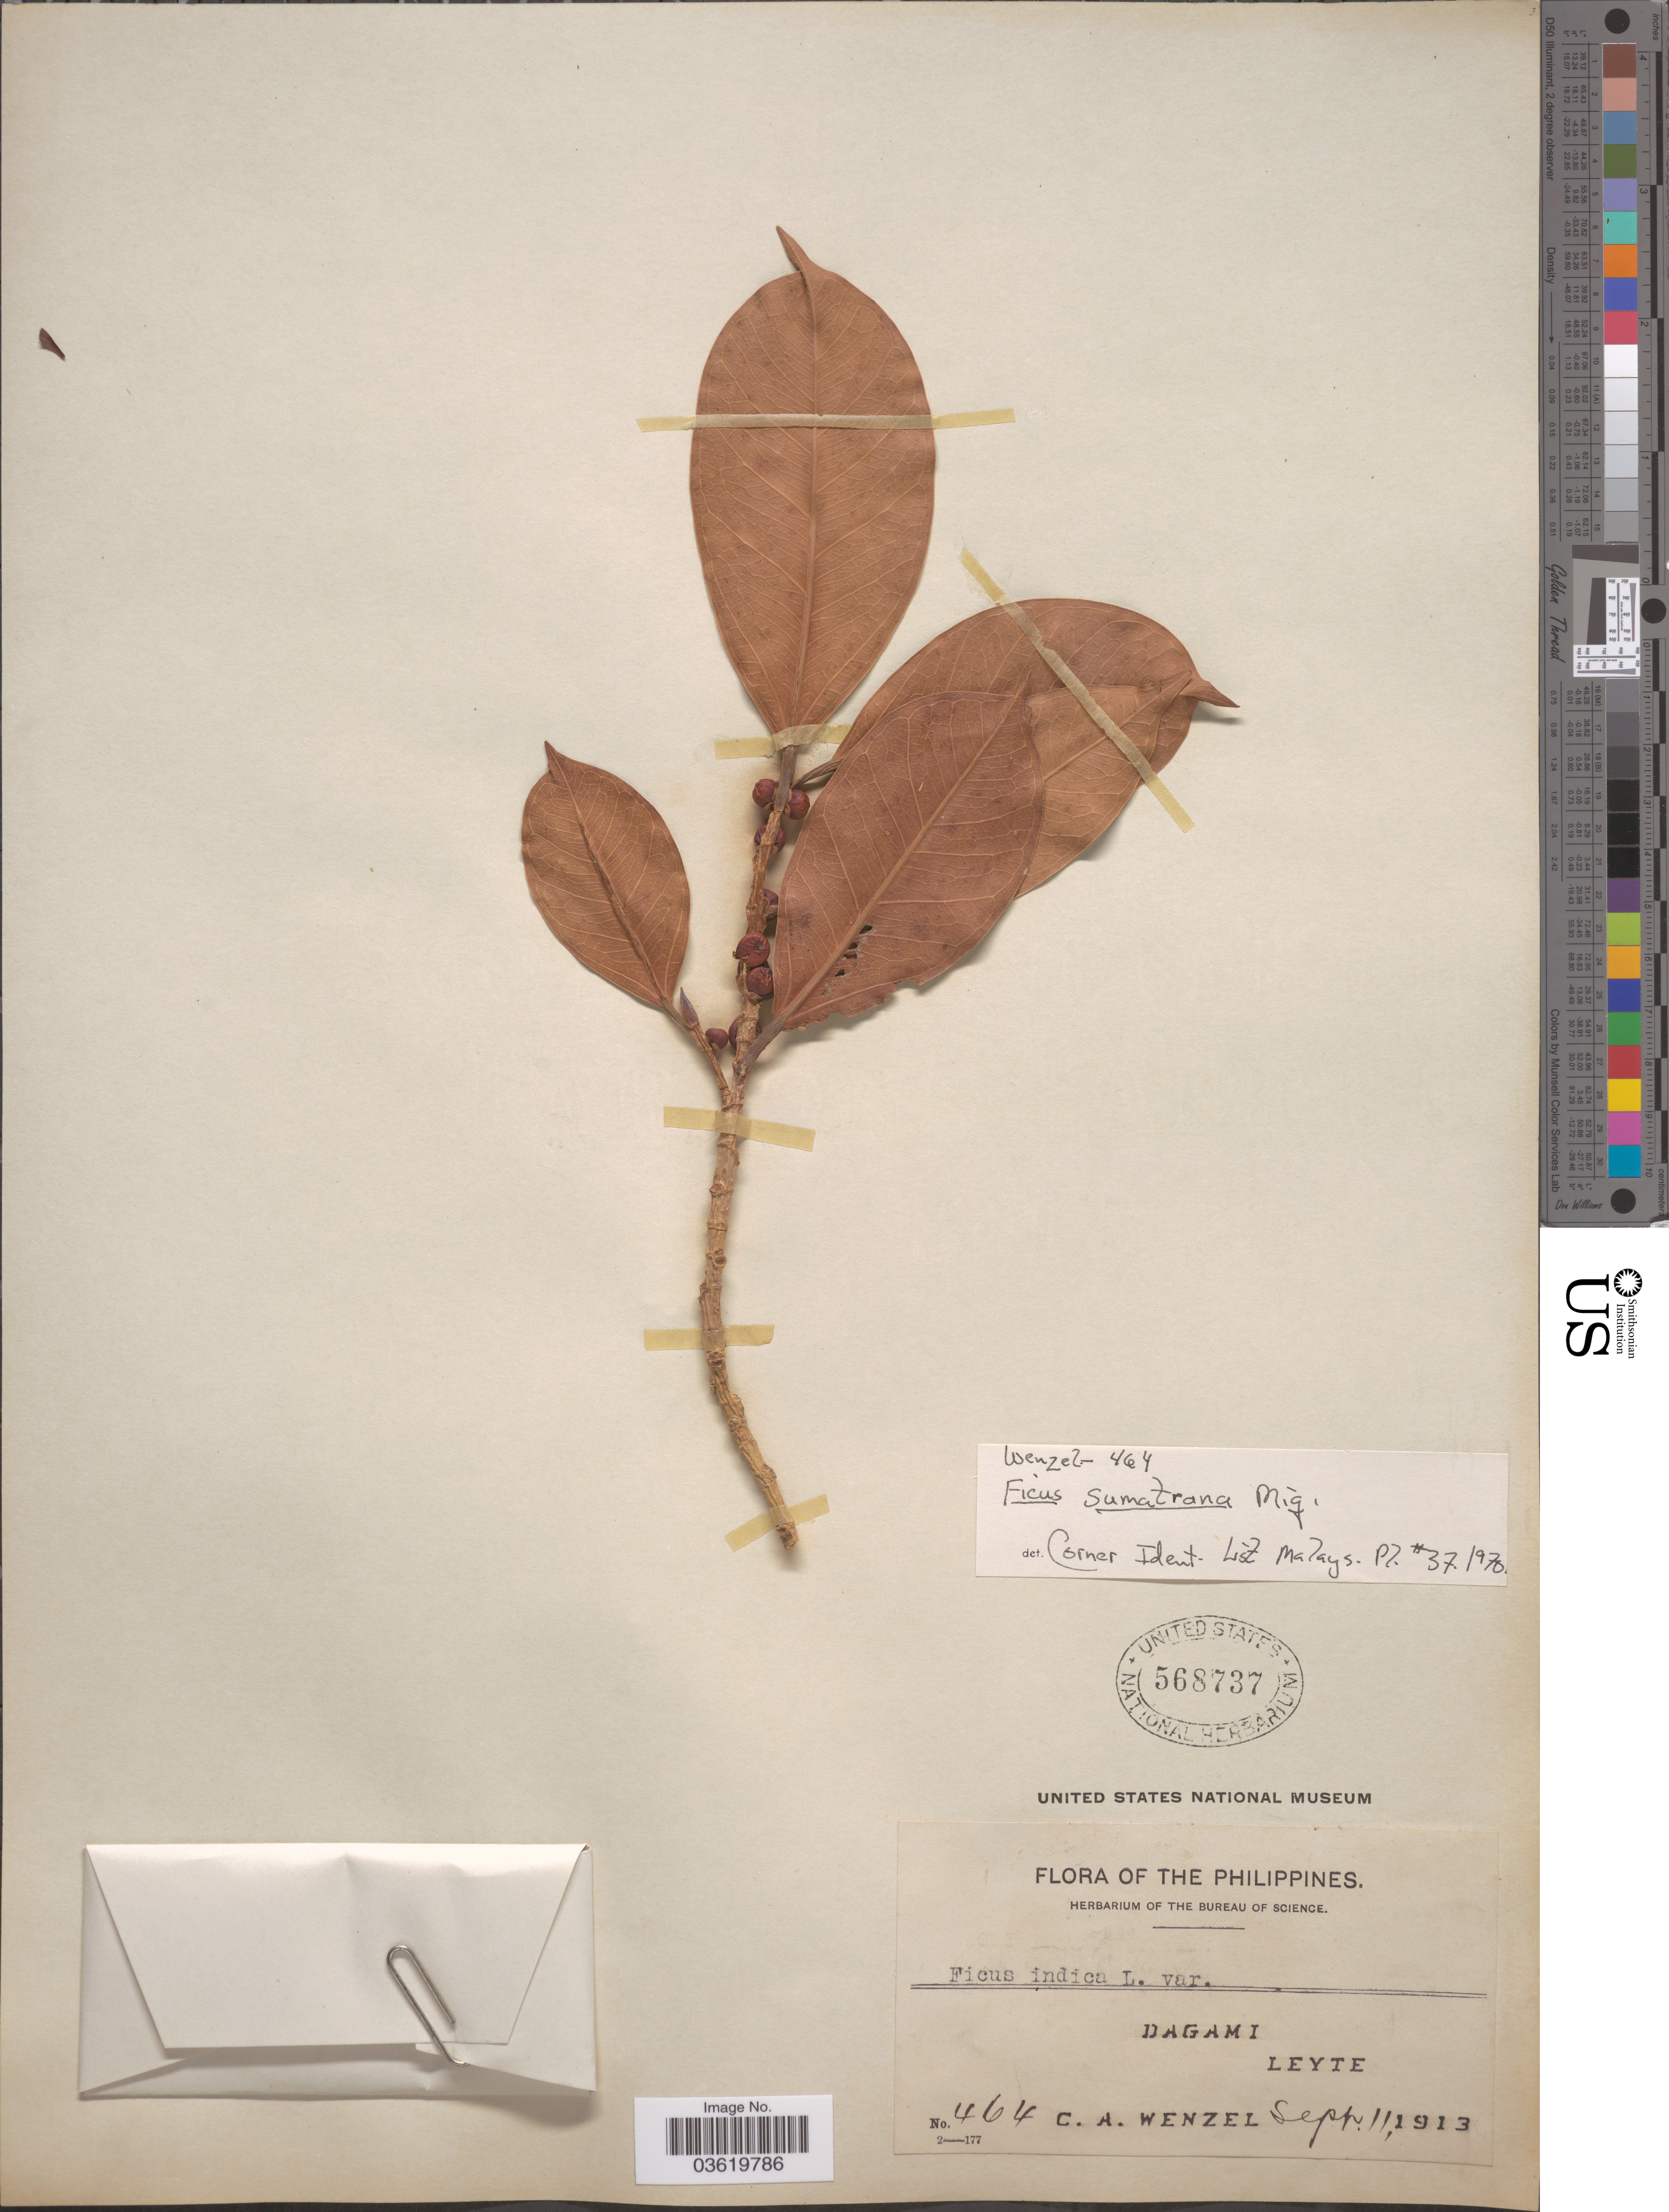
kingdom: Plantae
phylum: Tracheophyta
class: Magnoliopsida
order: Rosales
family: Moraceae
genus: Ficus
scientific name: Ficus sumatrana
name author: Miq.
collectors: C. Wenzel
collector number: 464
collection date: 1913-09-11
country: Philippines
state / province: Eastern Visayas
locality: Dagami. Leyte.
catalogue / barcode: US 568737